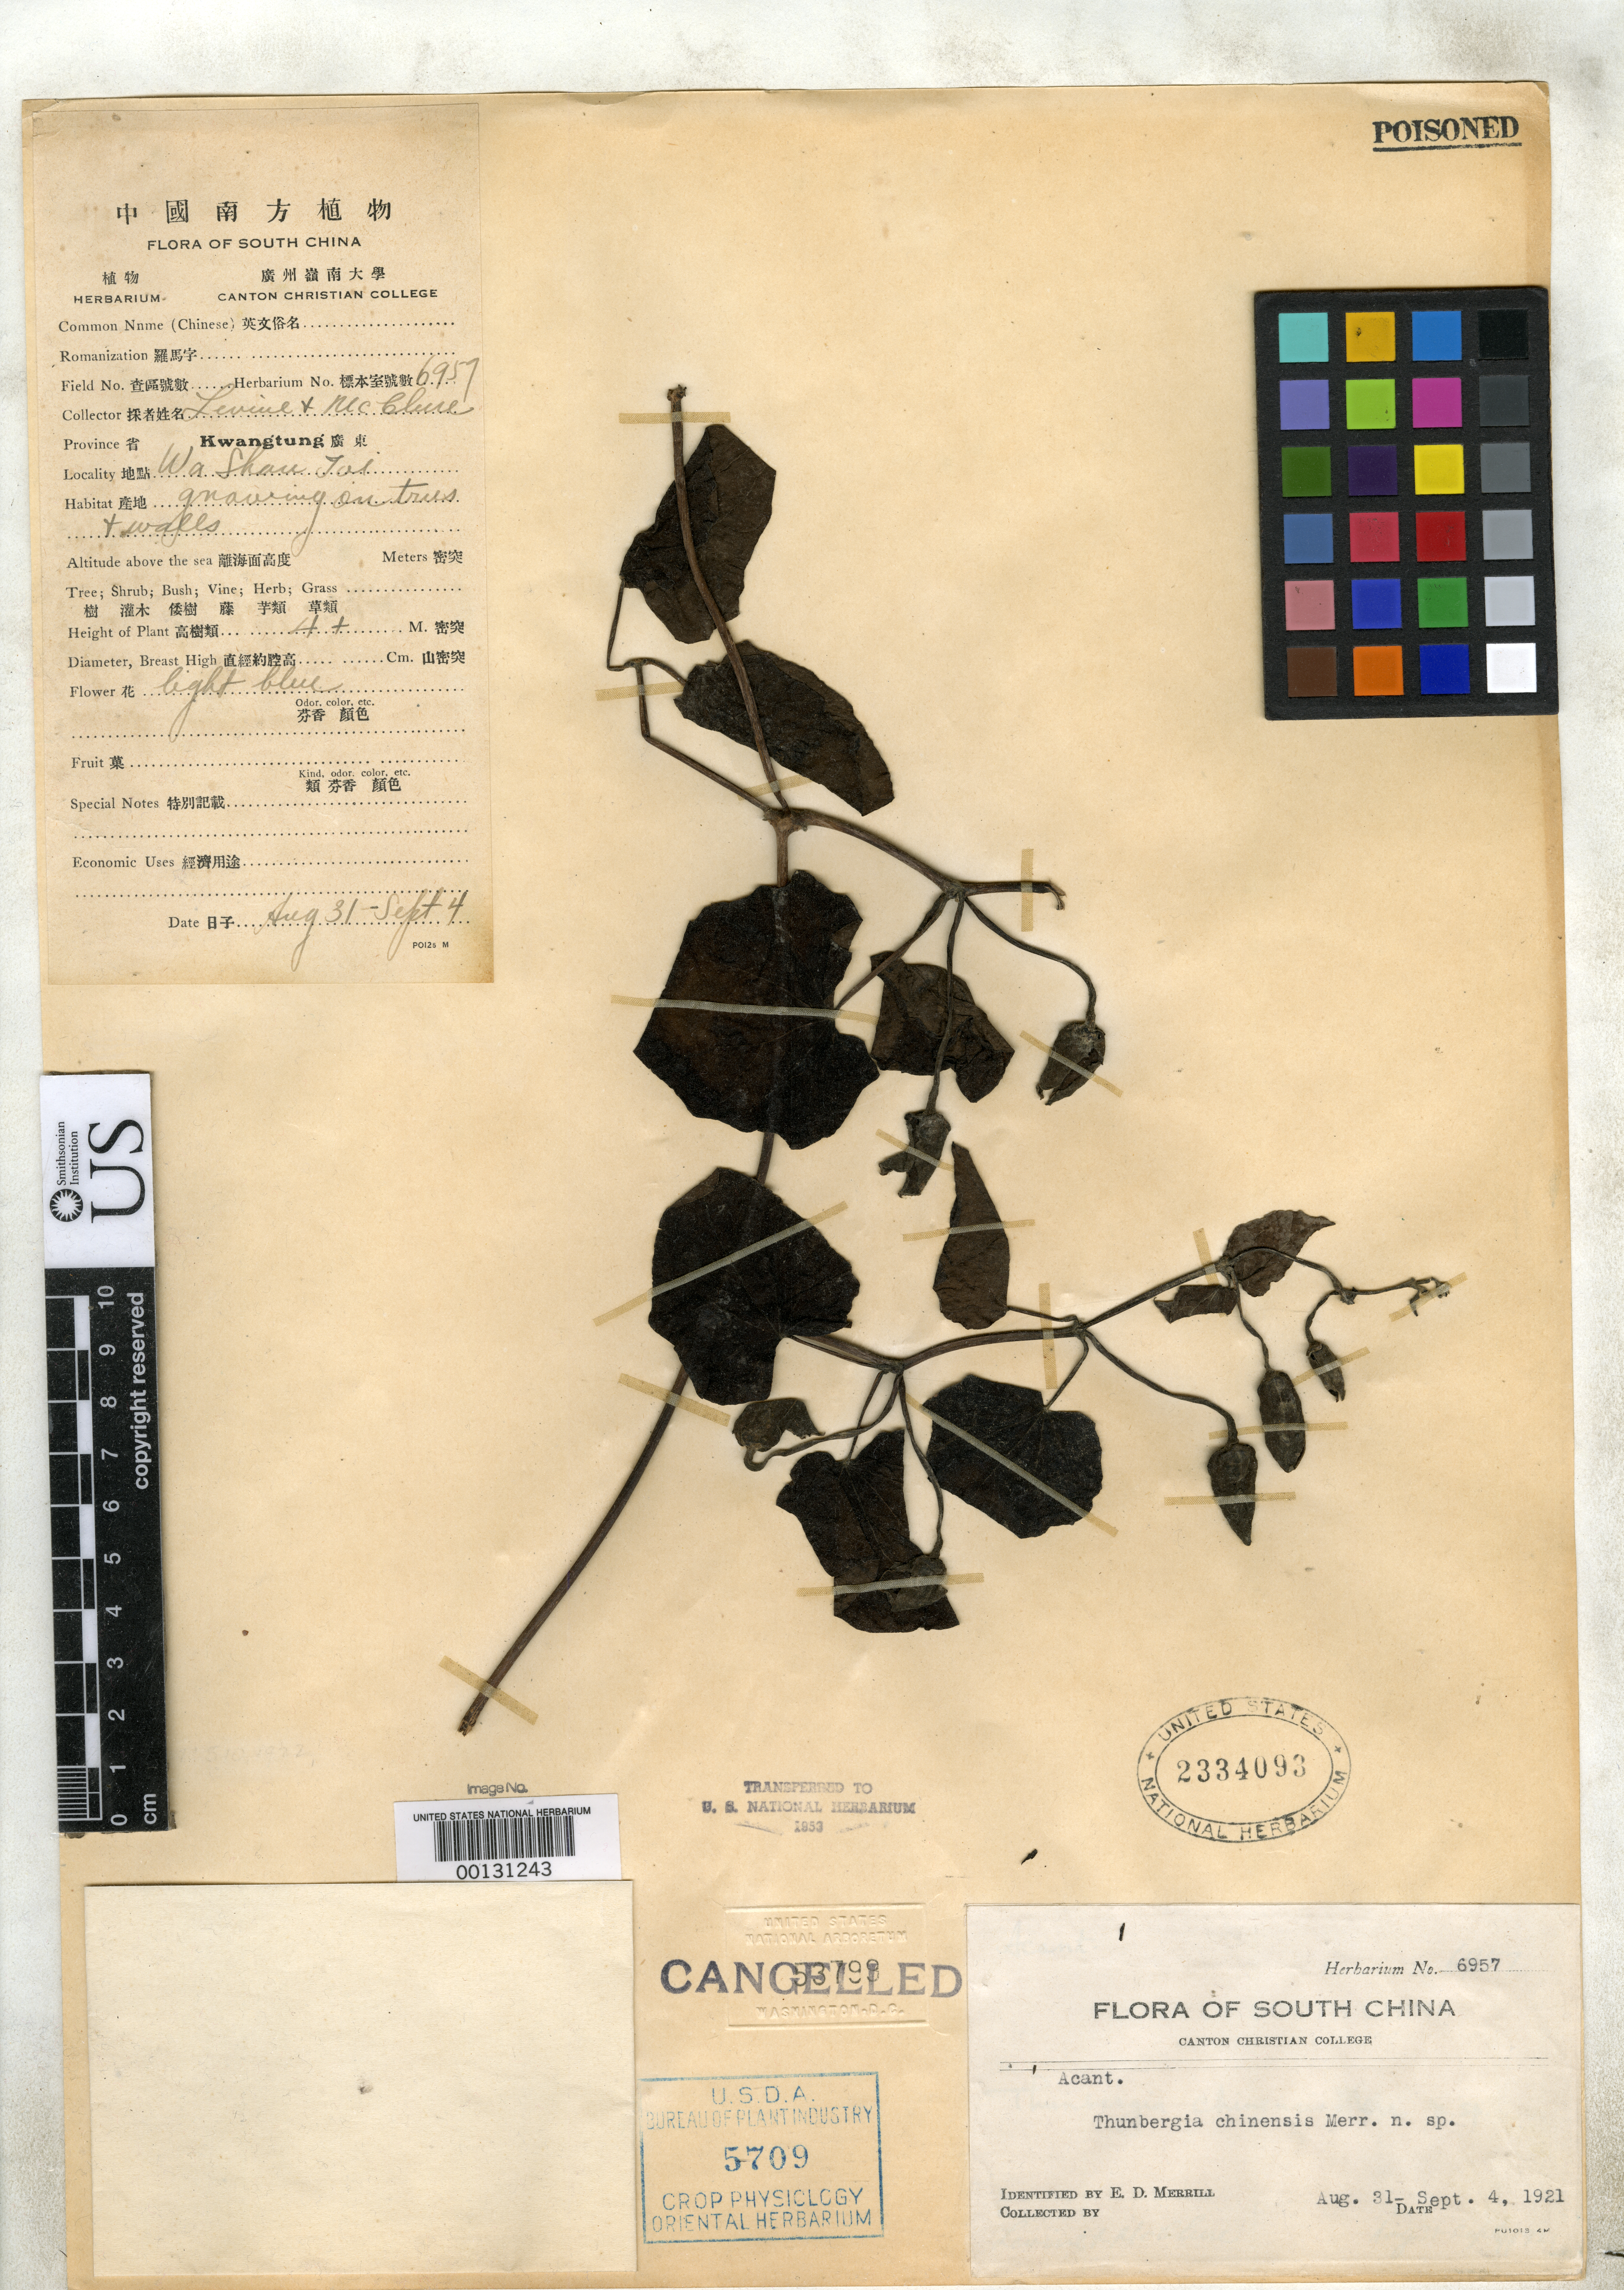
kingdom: Plantae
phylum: Tracheophyta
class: Magnoliopsida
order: Lamiales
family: Acanthaceae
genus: Thunbergia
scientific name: Thunbergia chinensis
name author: Merr.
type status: Isotype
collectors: C. O. Levine & F. A. McClure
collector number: C.C.C. 6957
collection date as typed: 31 Aug 1921 to 04 Sep 1921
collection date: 1921-08-31/1921-09-04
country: China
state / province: Guangdong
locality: Wa-shau-tai.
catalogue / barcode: US 2334093